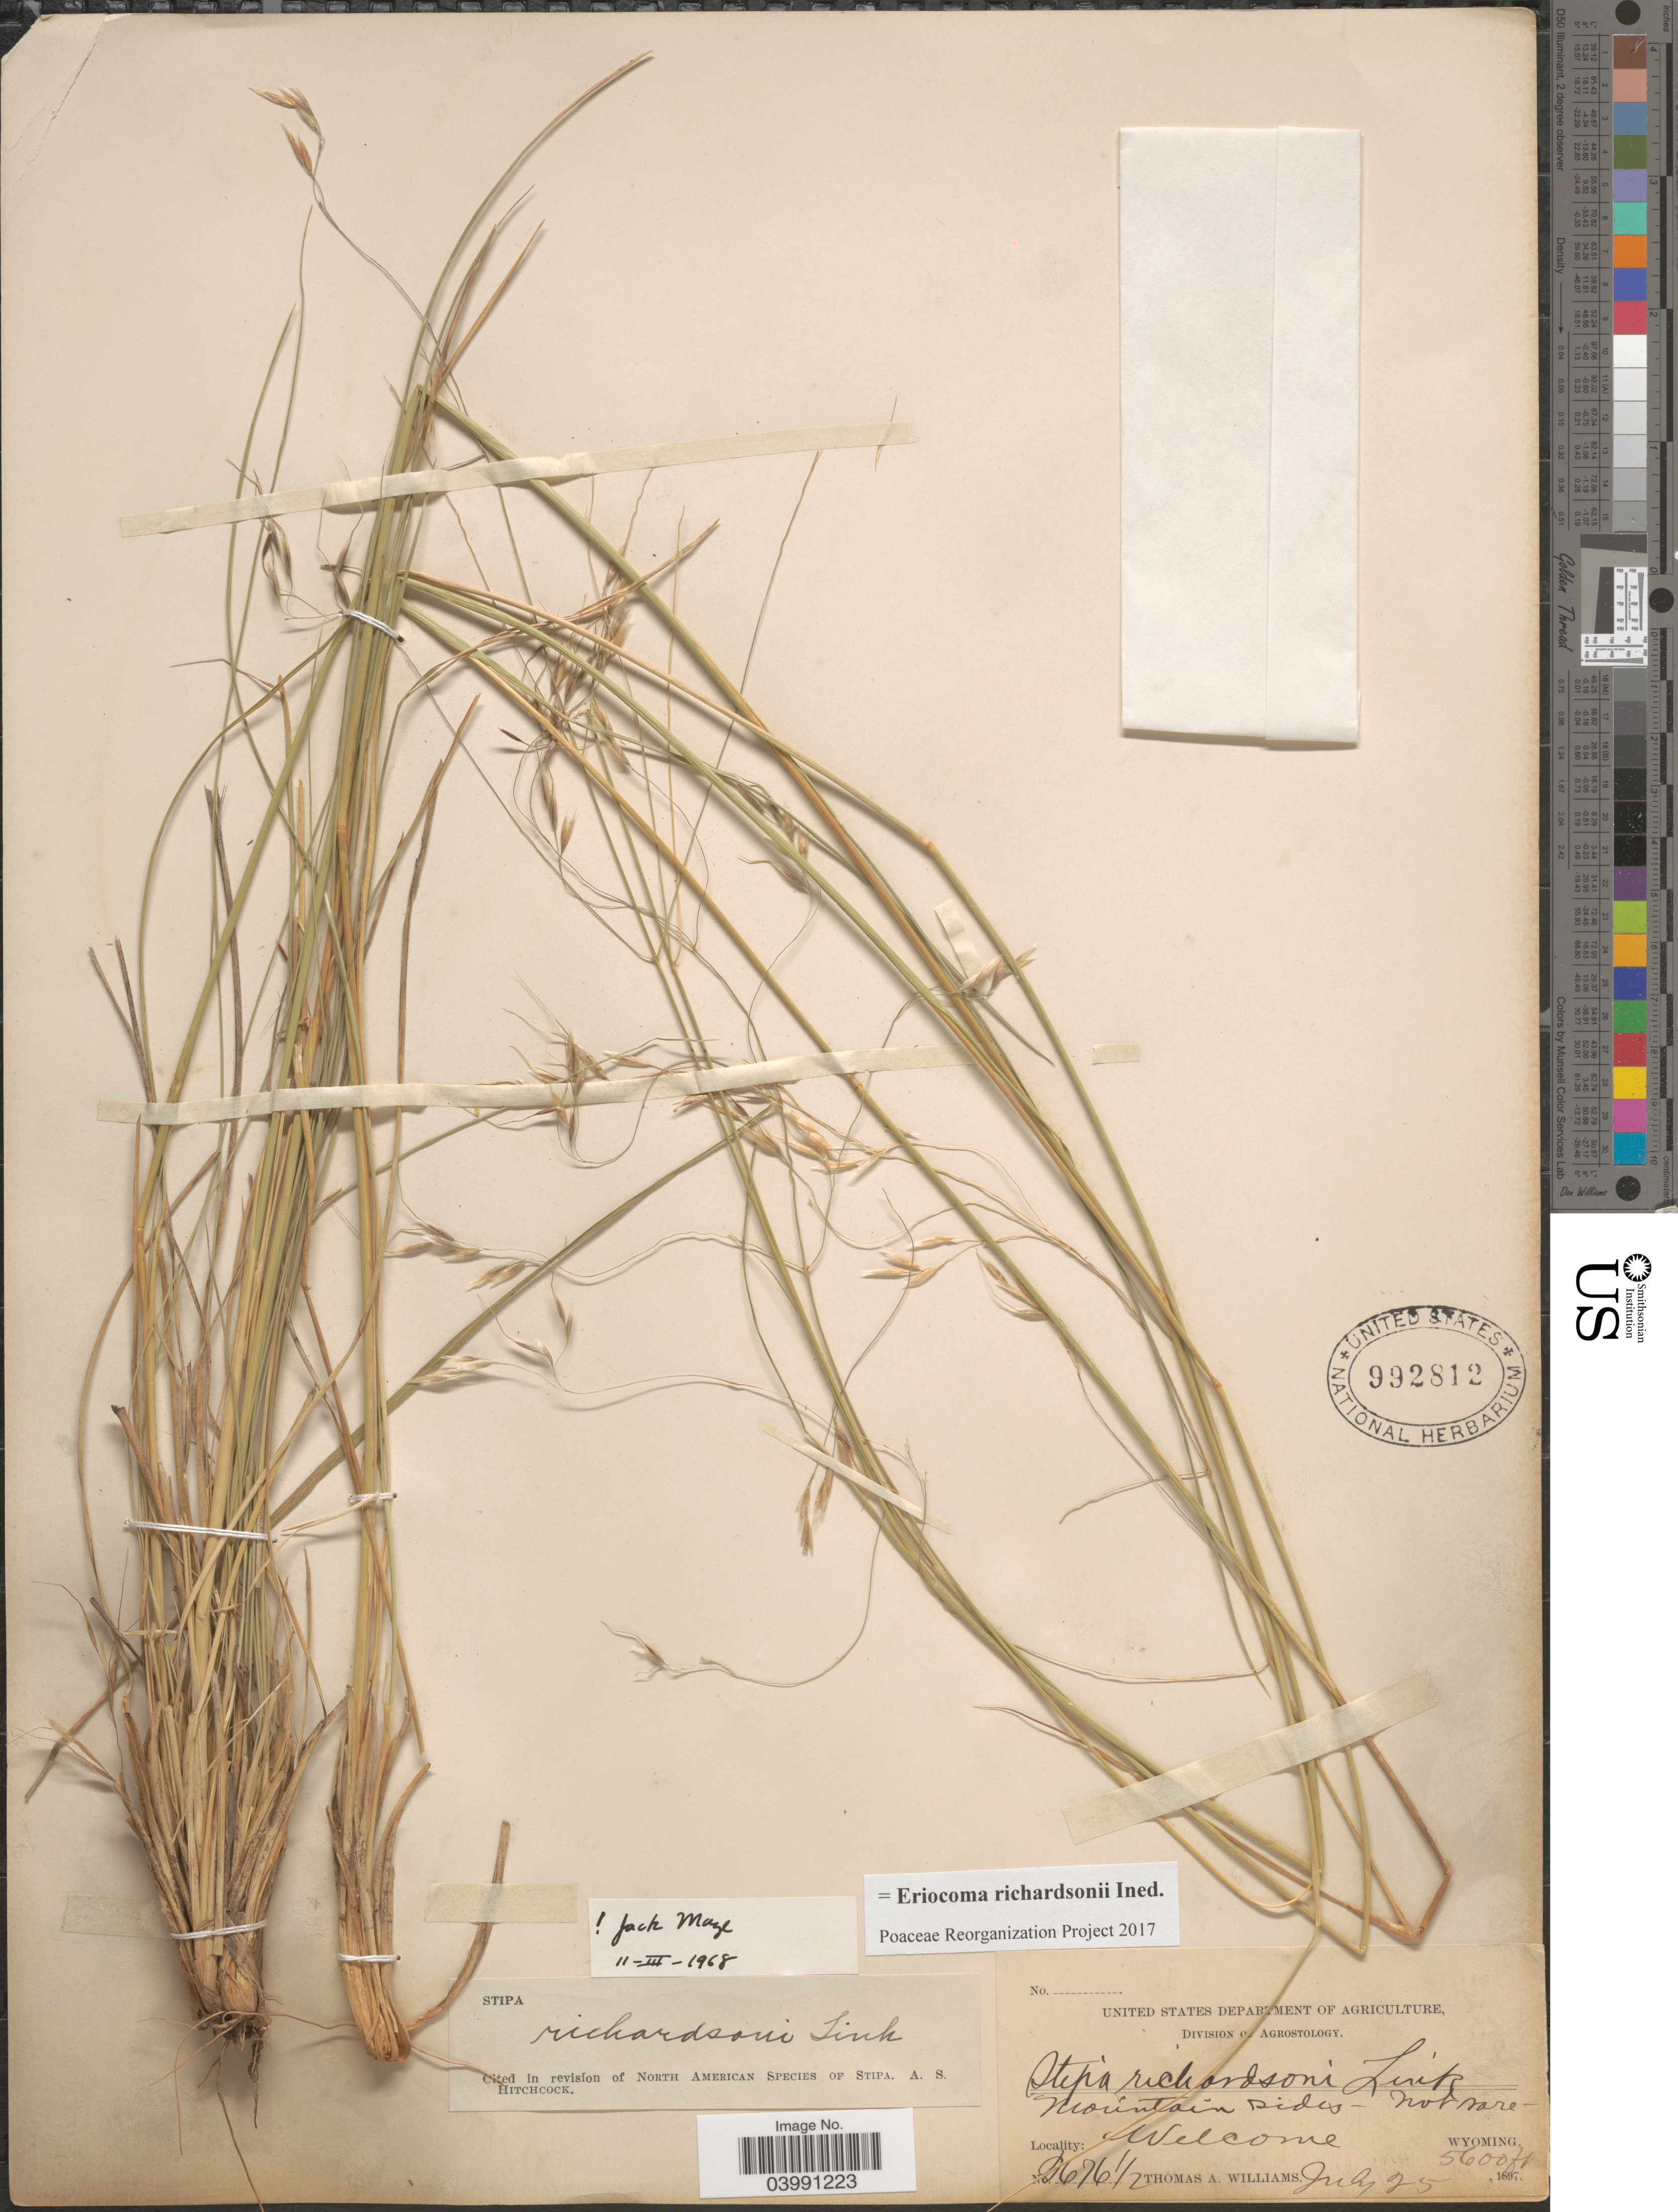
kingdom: Plantae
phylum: Tracheophyta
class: Liliopsida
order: Poales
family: Poaceae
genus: Eriocoma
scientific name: Eriocoma richardsonii ined.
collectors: T. A. Williams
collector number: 9676½*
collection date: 1897-07-25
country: United States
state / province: Wyoming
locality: Welcome.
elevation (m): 1707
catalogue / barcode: US 992812